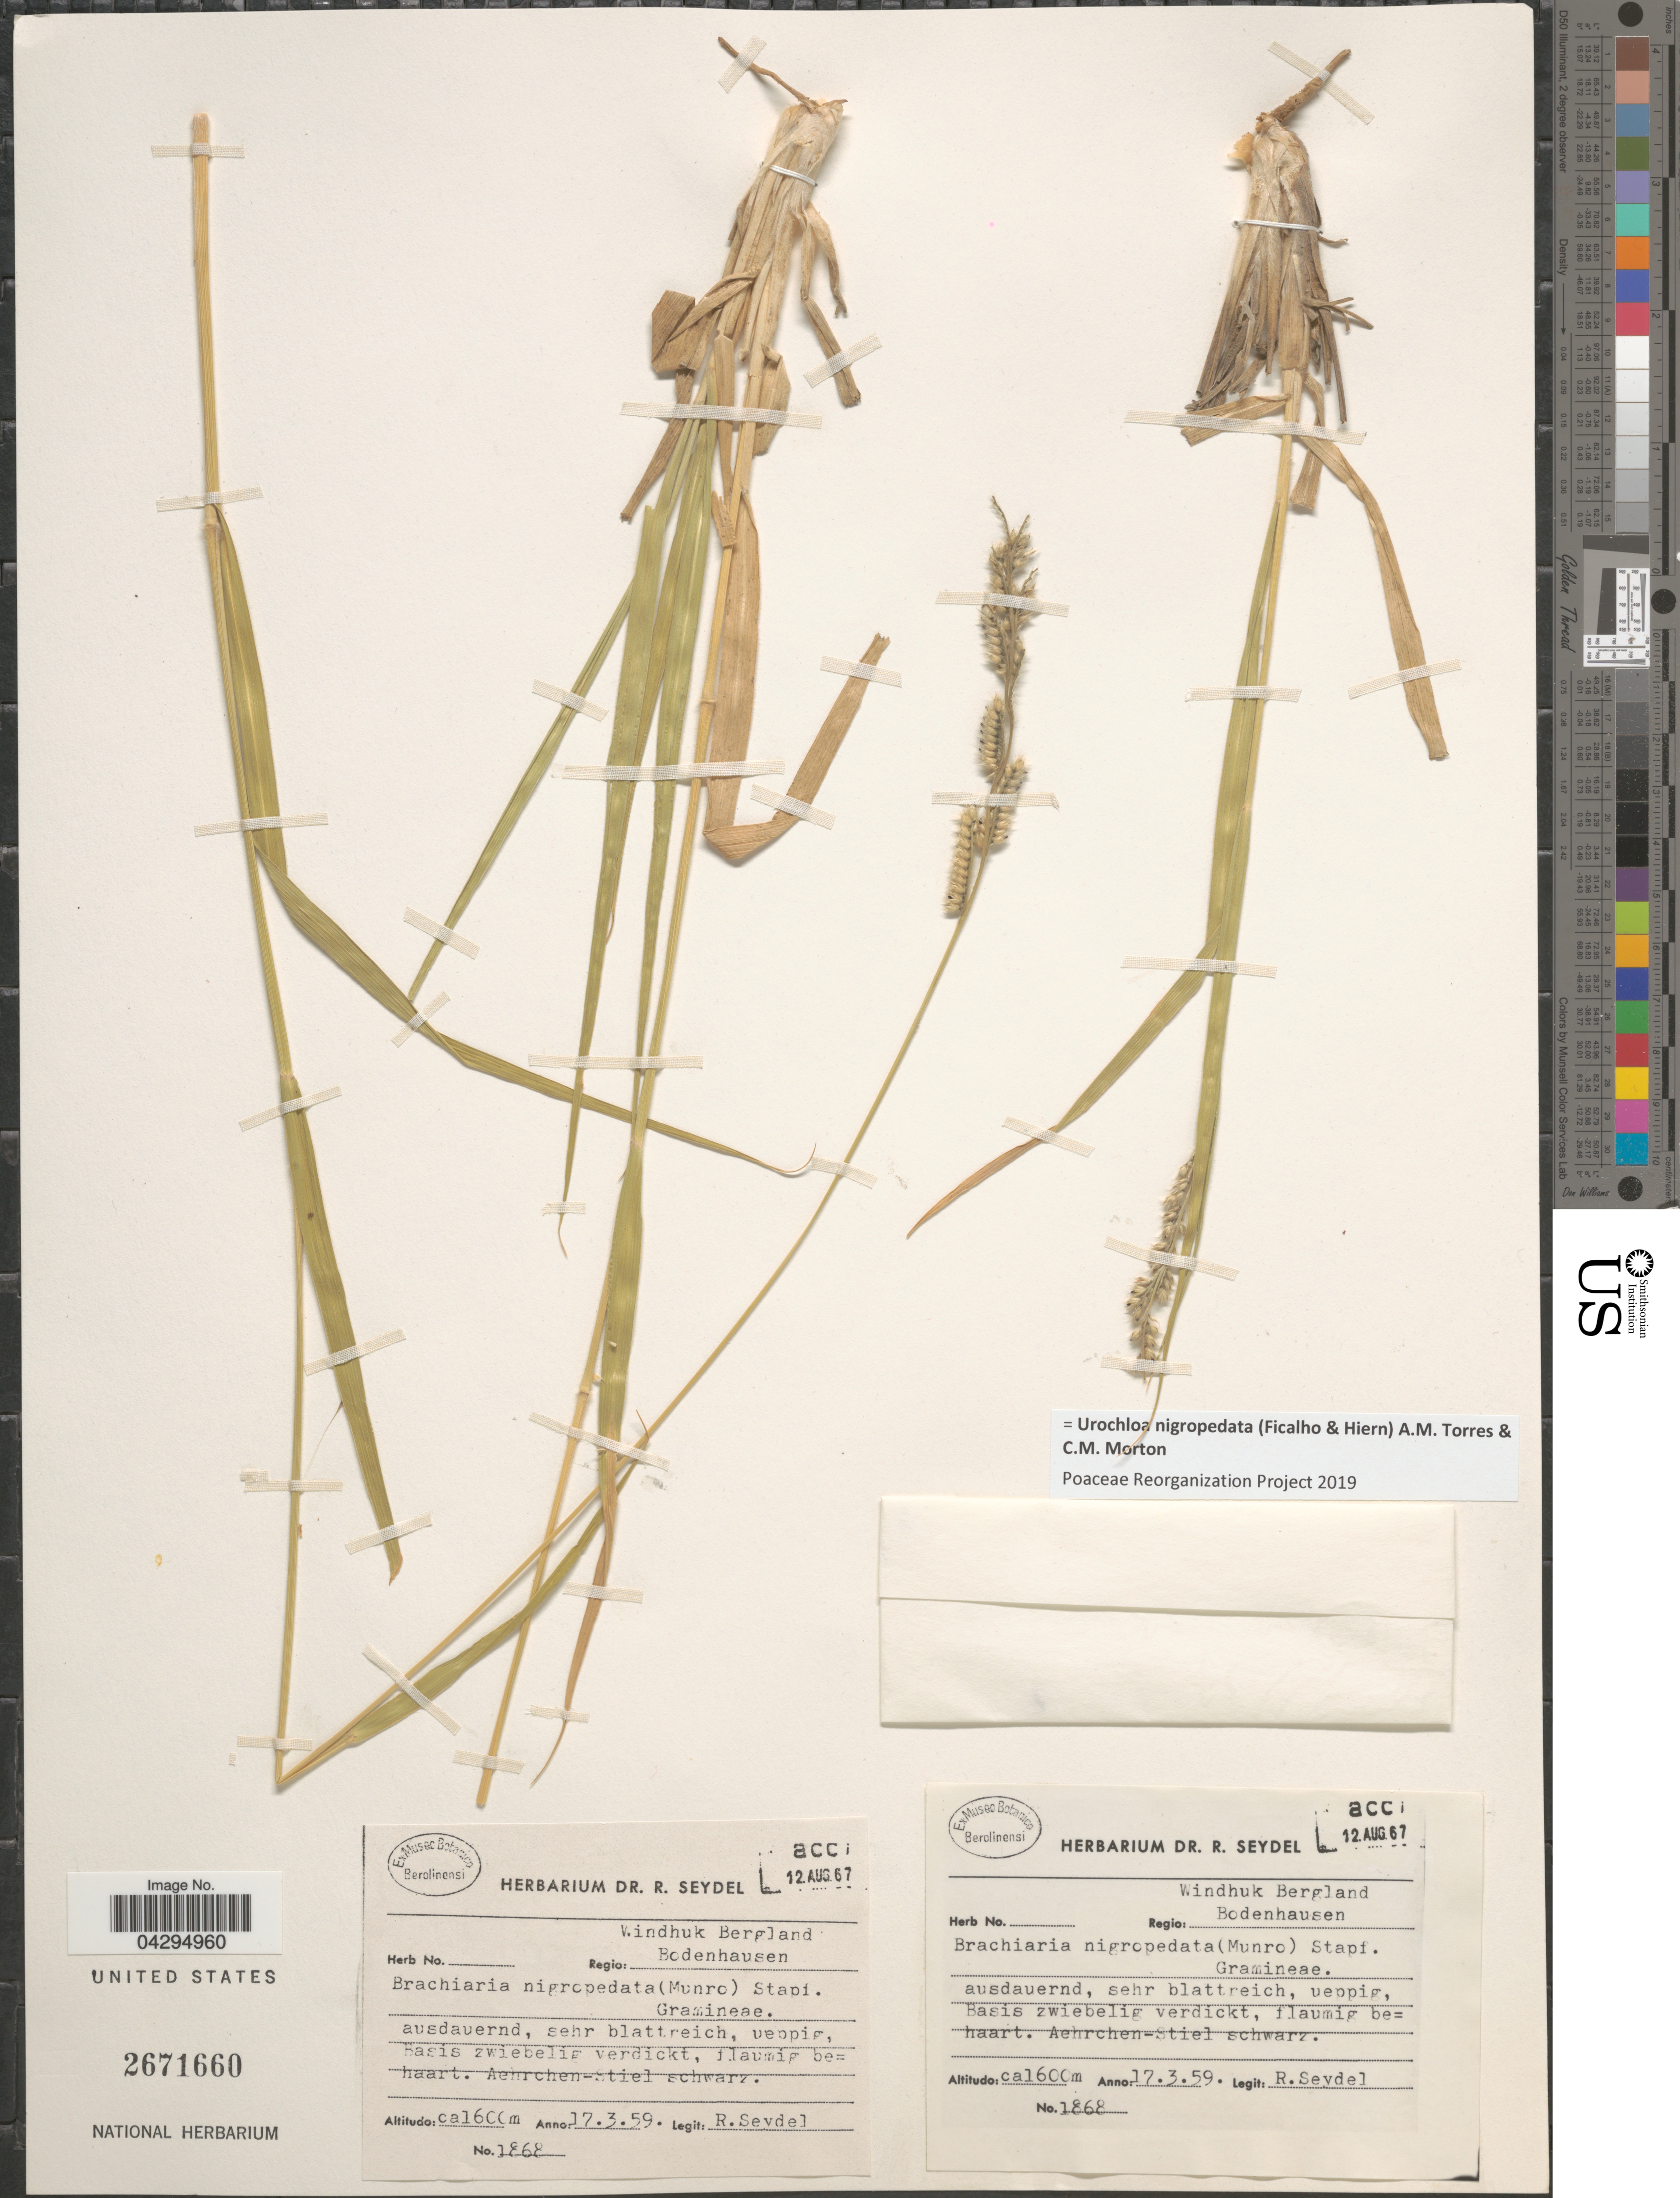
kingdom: Plantae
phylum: Tracheophyta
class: Liliopsida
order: Poales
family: Poaceae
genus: Urochloa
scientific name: Urochloa nigropedata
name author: (Ficalho & Hiern) A.M. Torres & C.M. Morton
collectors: R. Seydel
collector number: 1868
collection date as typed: Transcribed d/m/y: 17/3/59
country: Namibia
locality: Regio: Windhuk Bergland Bodenhausen.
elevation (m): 1600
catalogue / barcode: US 2671660